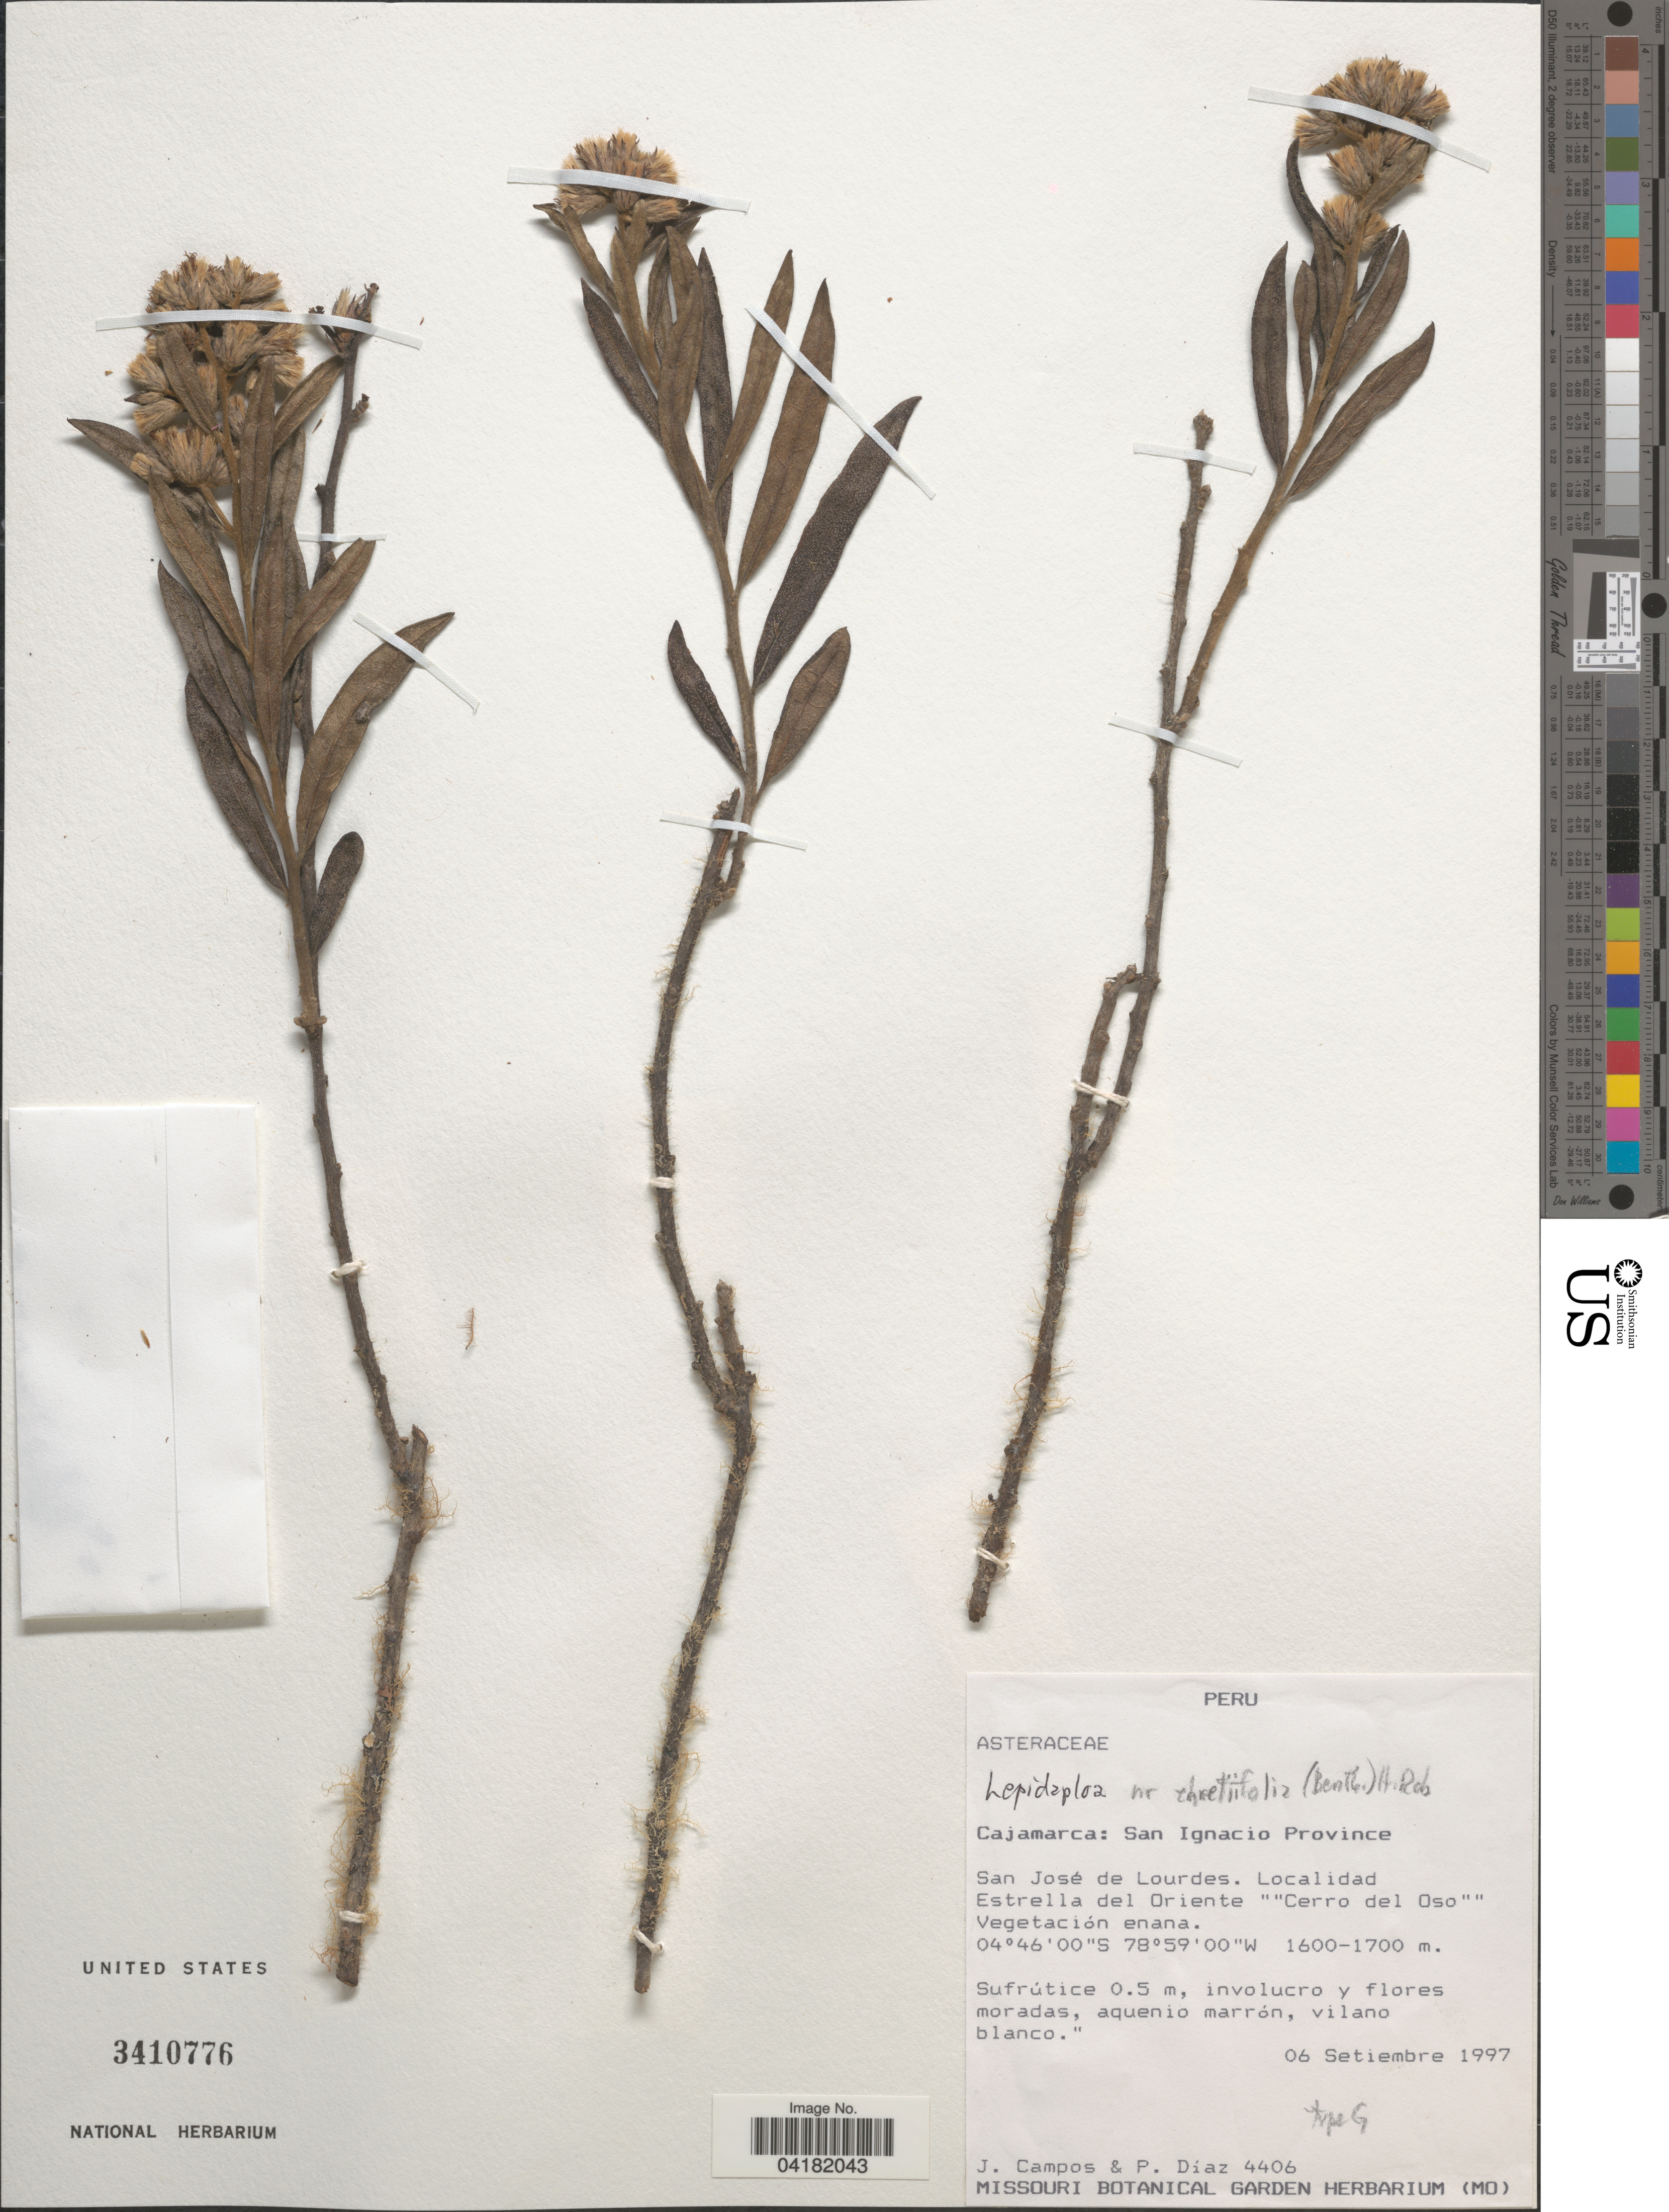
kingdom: Plantae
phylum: Tracheophyta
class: Magnoliopsida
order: Asterales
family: Asteraceae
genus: Lepidaploa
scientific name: Lepidaploa ehretiifolia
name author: (Benth.) H. Rob.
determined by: Robinson, H. E., (US), Smithsonian Institution - National Museum of Natural History (UNITED STATES)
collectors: J. Campos & W. Díaz P.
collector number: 4406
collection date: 1997-09-06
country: Peru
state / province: Cajamarca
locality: San Ignacio Province. San José de Lourdes. Localidad Estrella del Oriente ""Cerro del Oso"".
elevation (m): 1600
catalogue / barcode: US 3410776